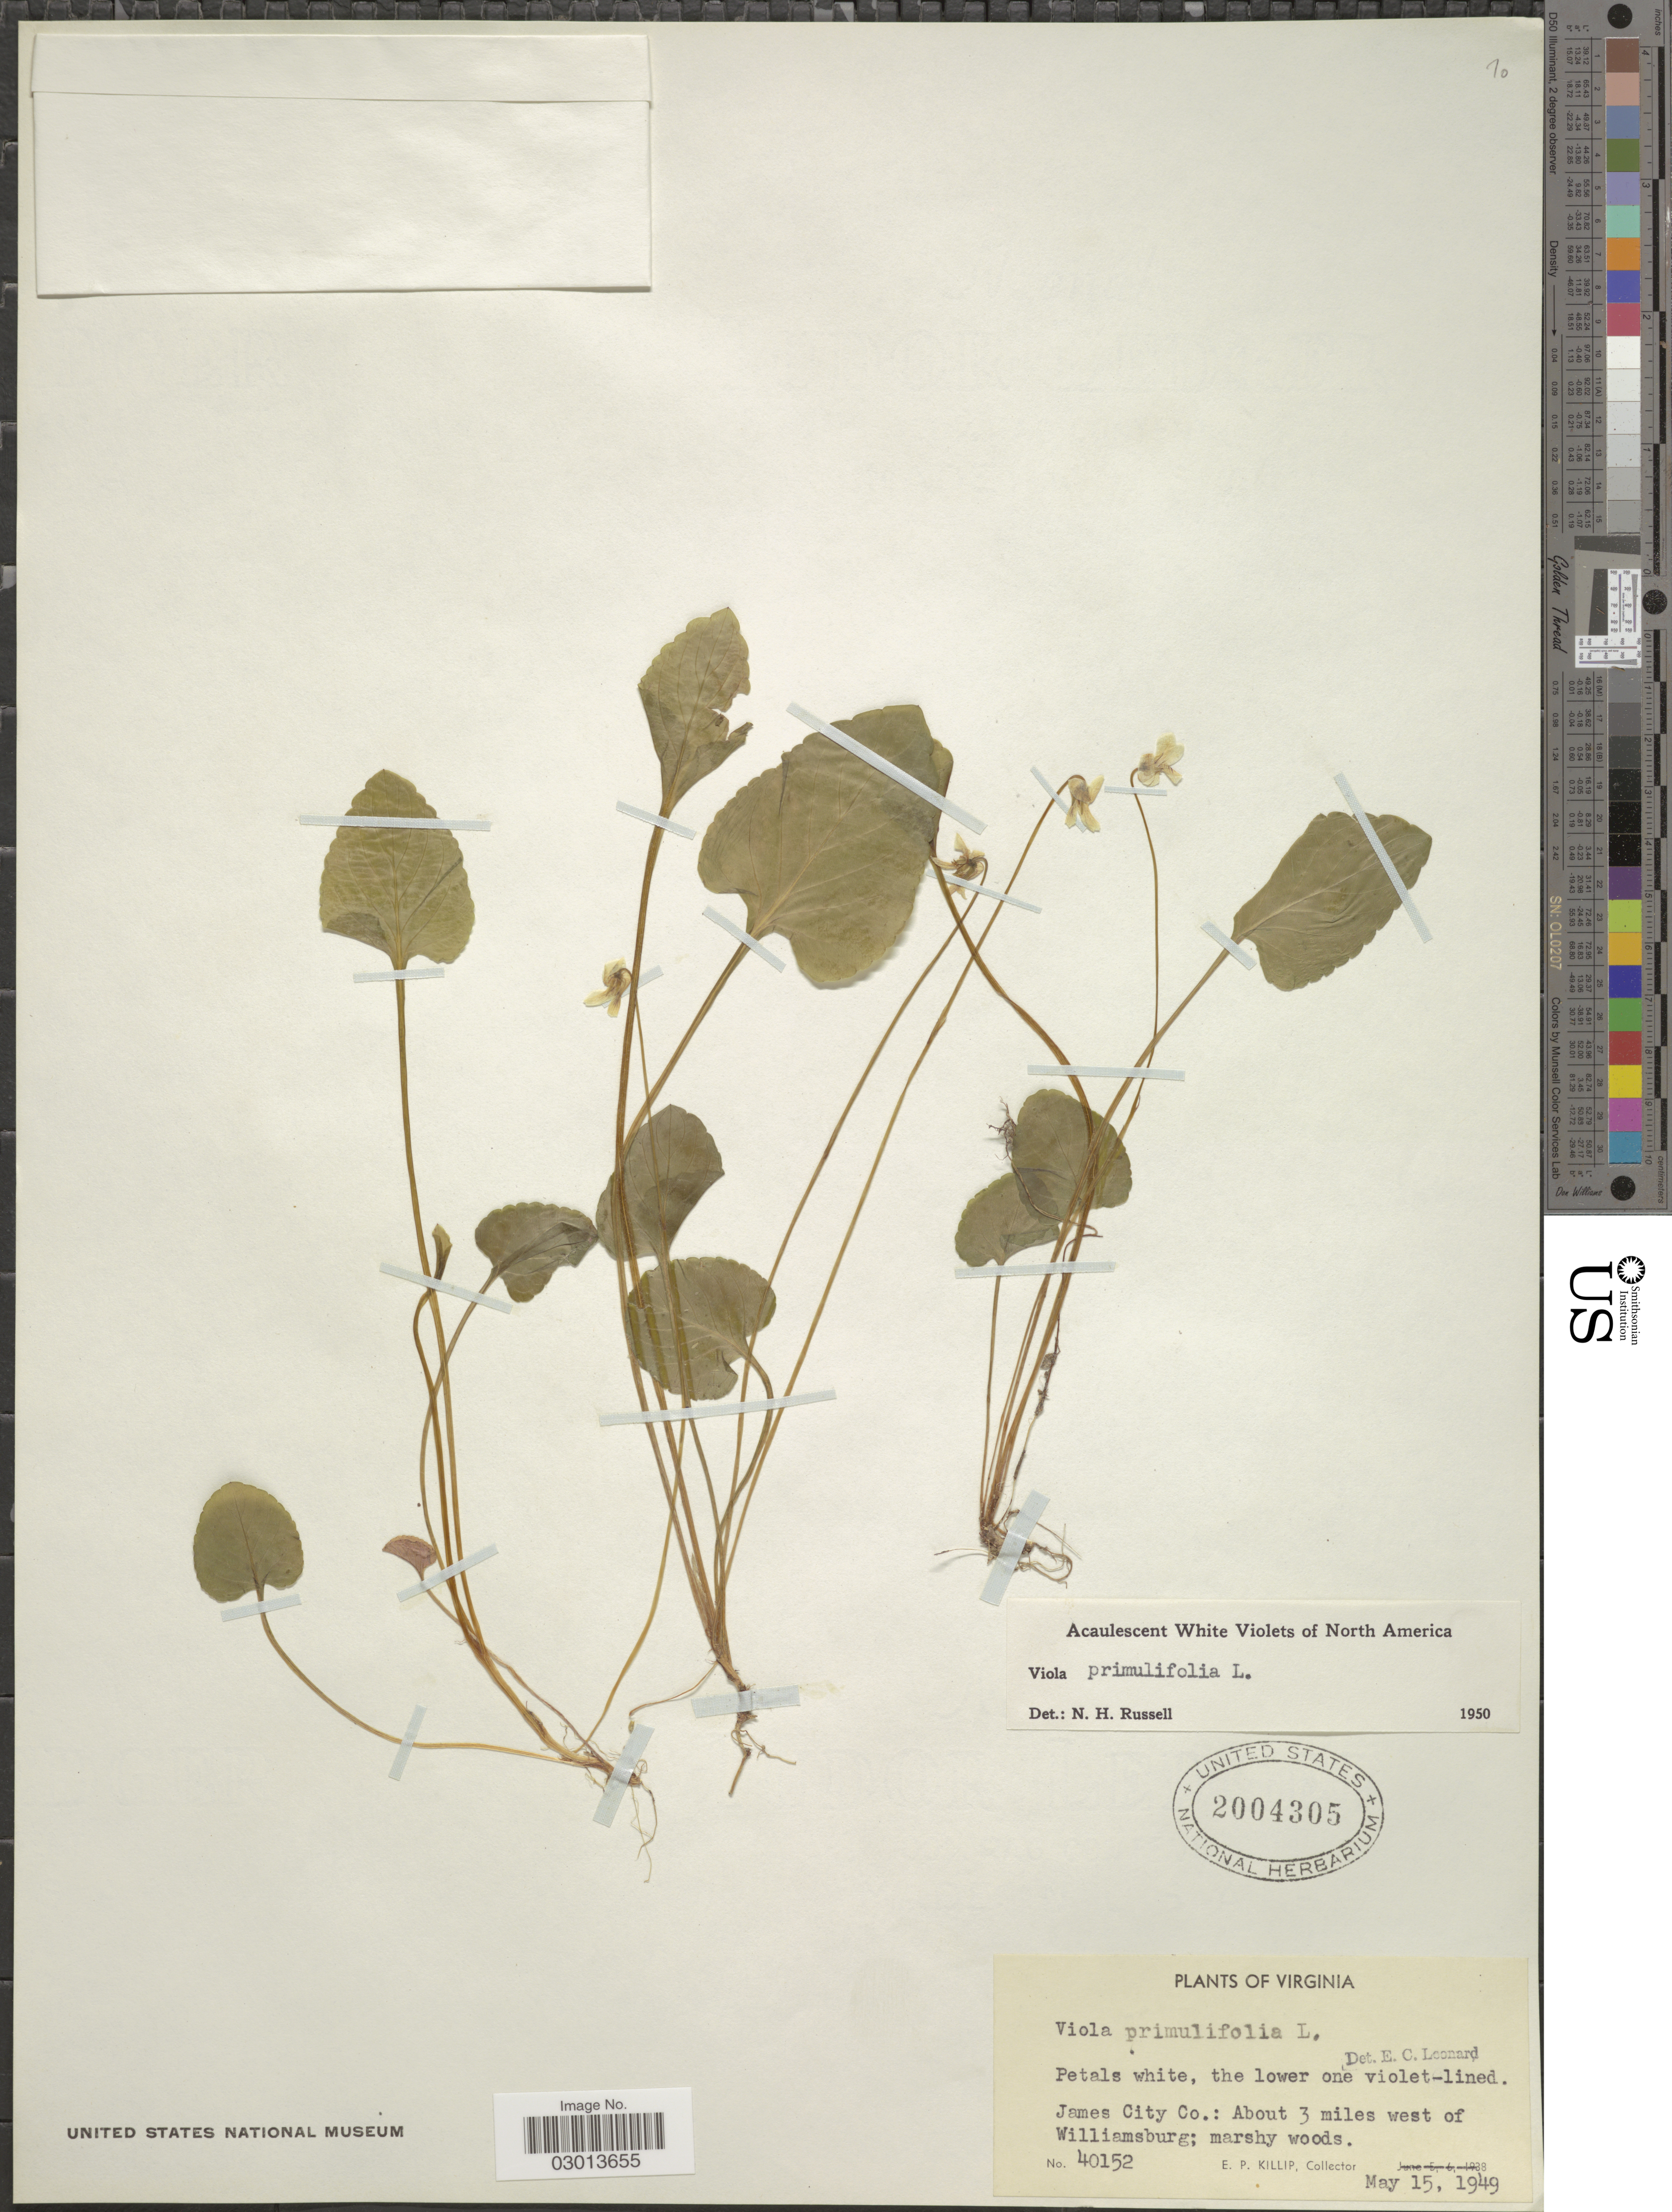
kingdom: Plantae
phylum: Tracheophyta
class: Magnoliopsida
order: Malpighiales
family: Violaceae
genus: Viola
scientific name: Viola primulifolia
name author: L.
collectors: E. P. Killip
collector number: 40152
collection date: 1949-05-15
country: United States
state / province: Virginia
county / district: James City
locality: James City Co.: About 3 miles west of Williamsburg.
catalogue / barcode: US 2004305